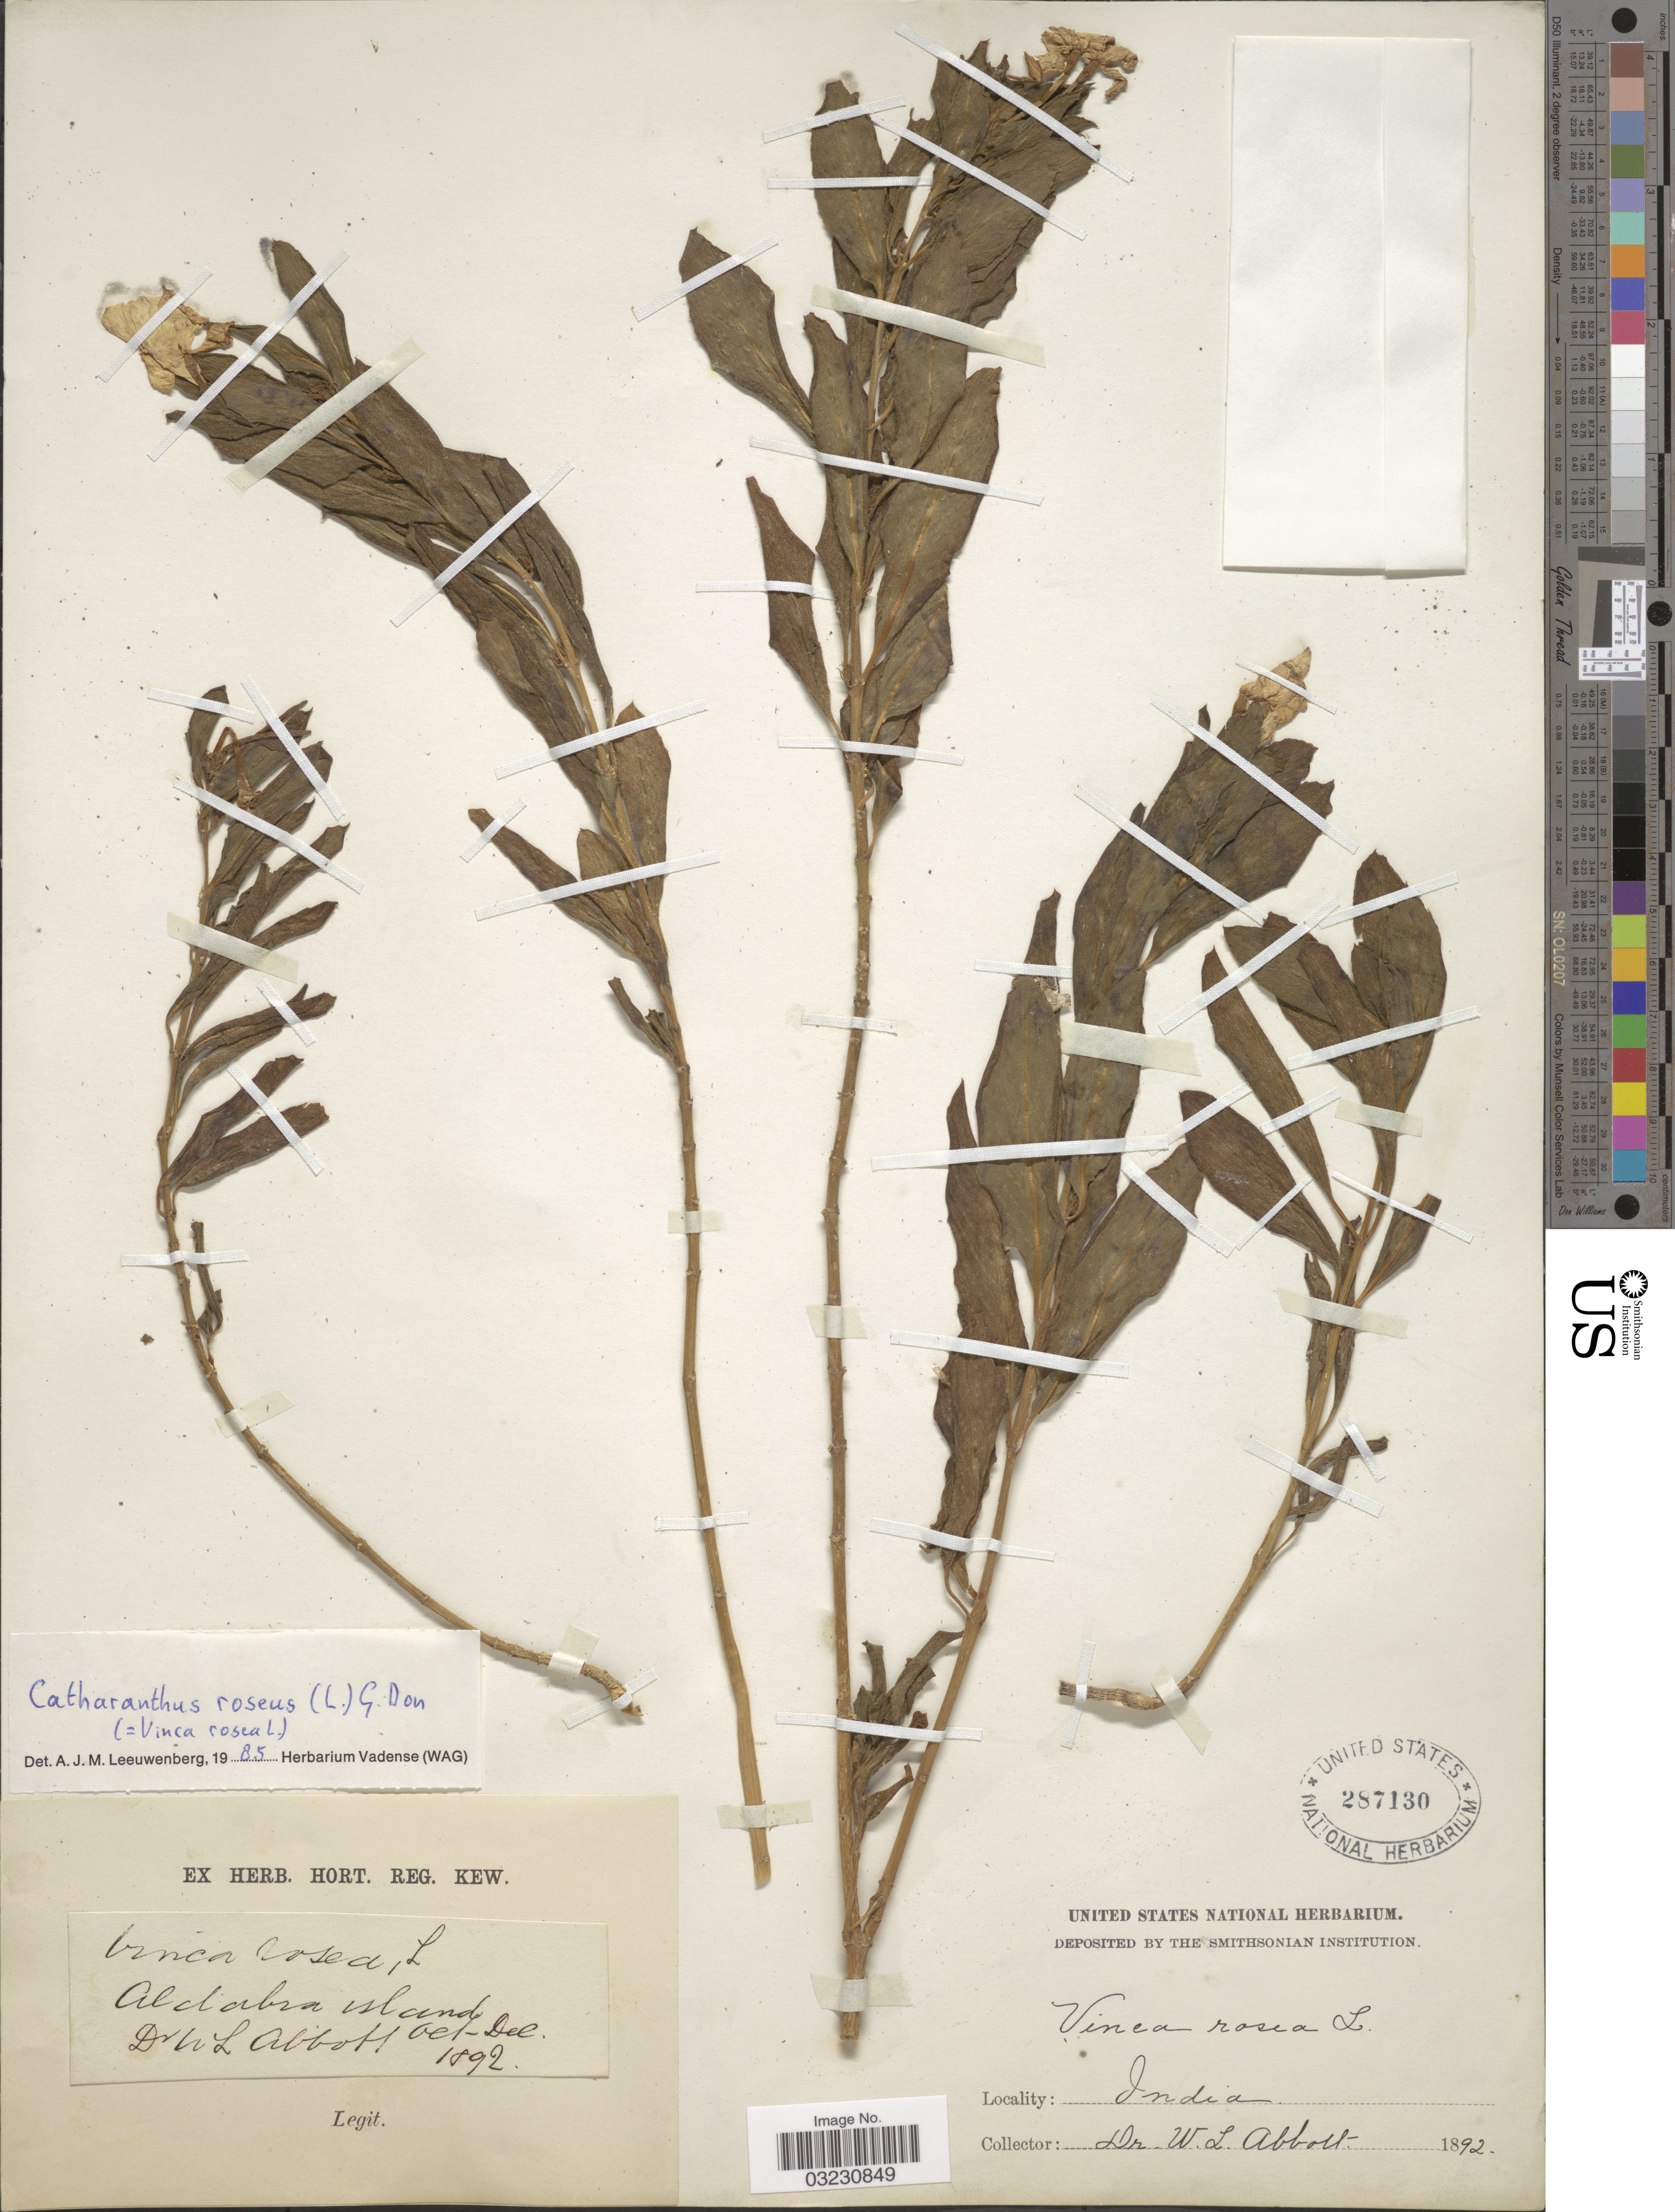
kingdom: Plantae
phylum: Tracheophyta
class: Magnoliopsida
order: Gentianales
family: Apocynaceae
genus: Catharanthus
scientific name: Catharanthus roseus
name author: (L.) G. Don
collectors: W. L. Abbott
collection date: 1892-10/1892-12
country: Seychelles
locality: Aldabra island. India.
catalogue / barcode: US 287130